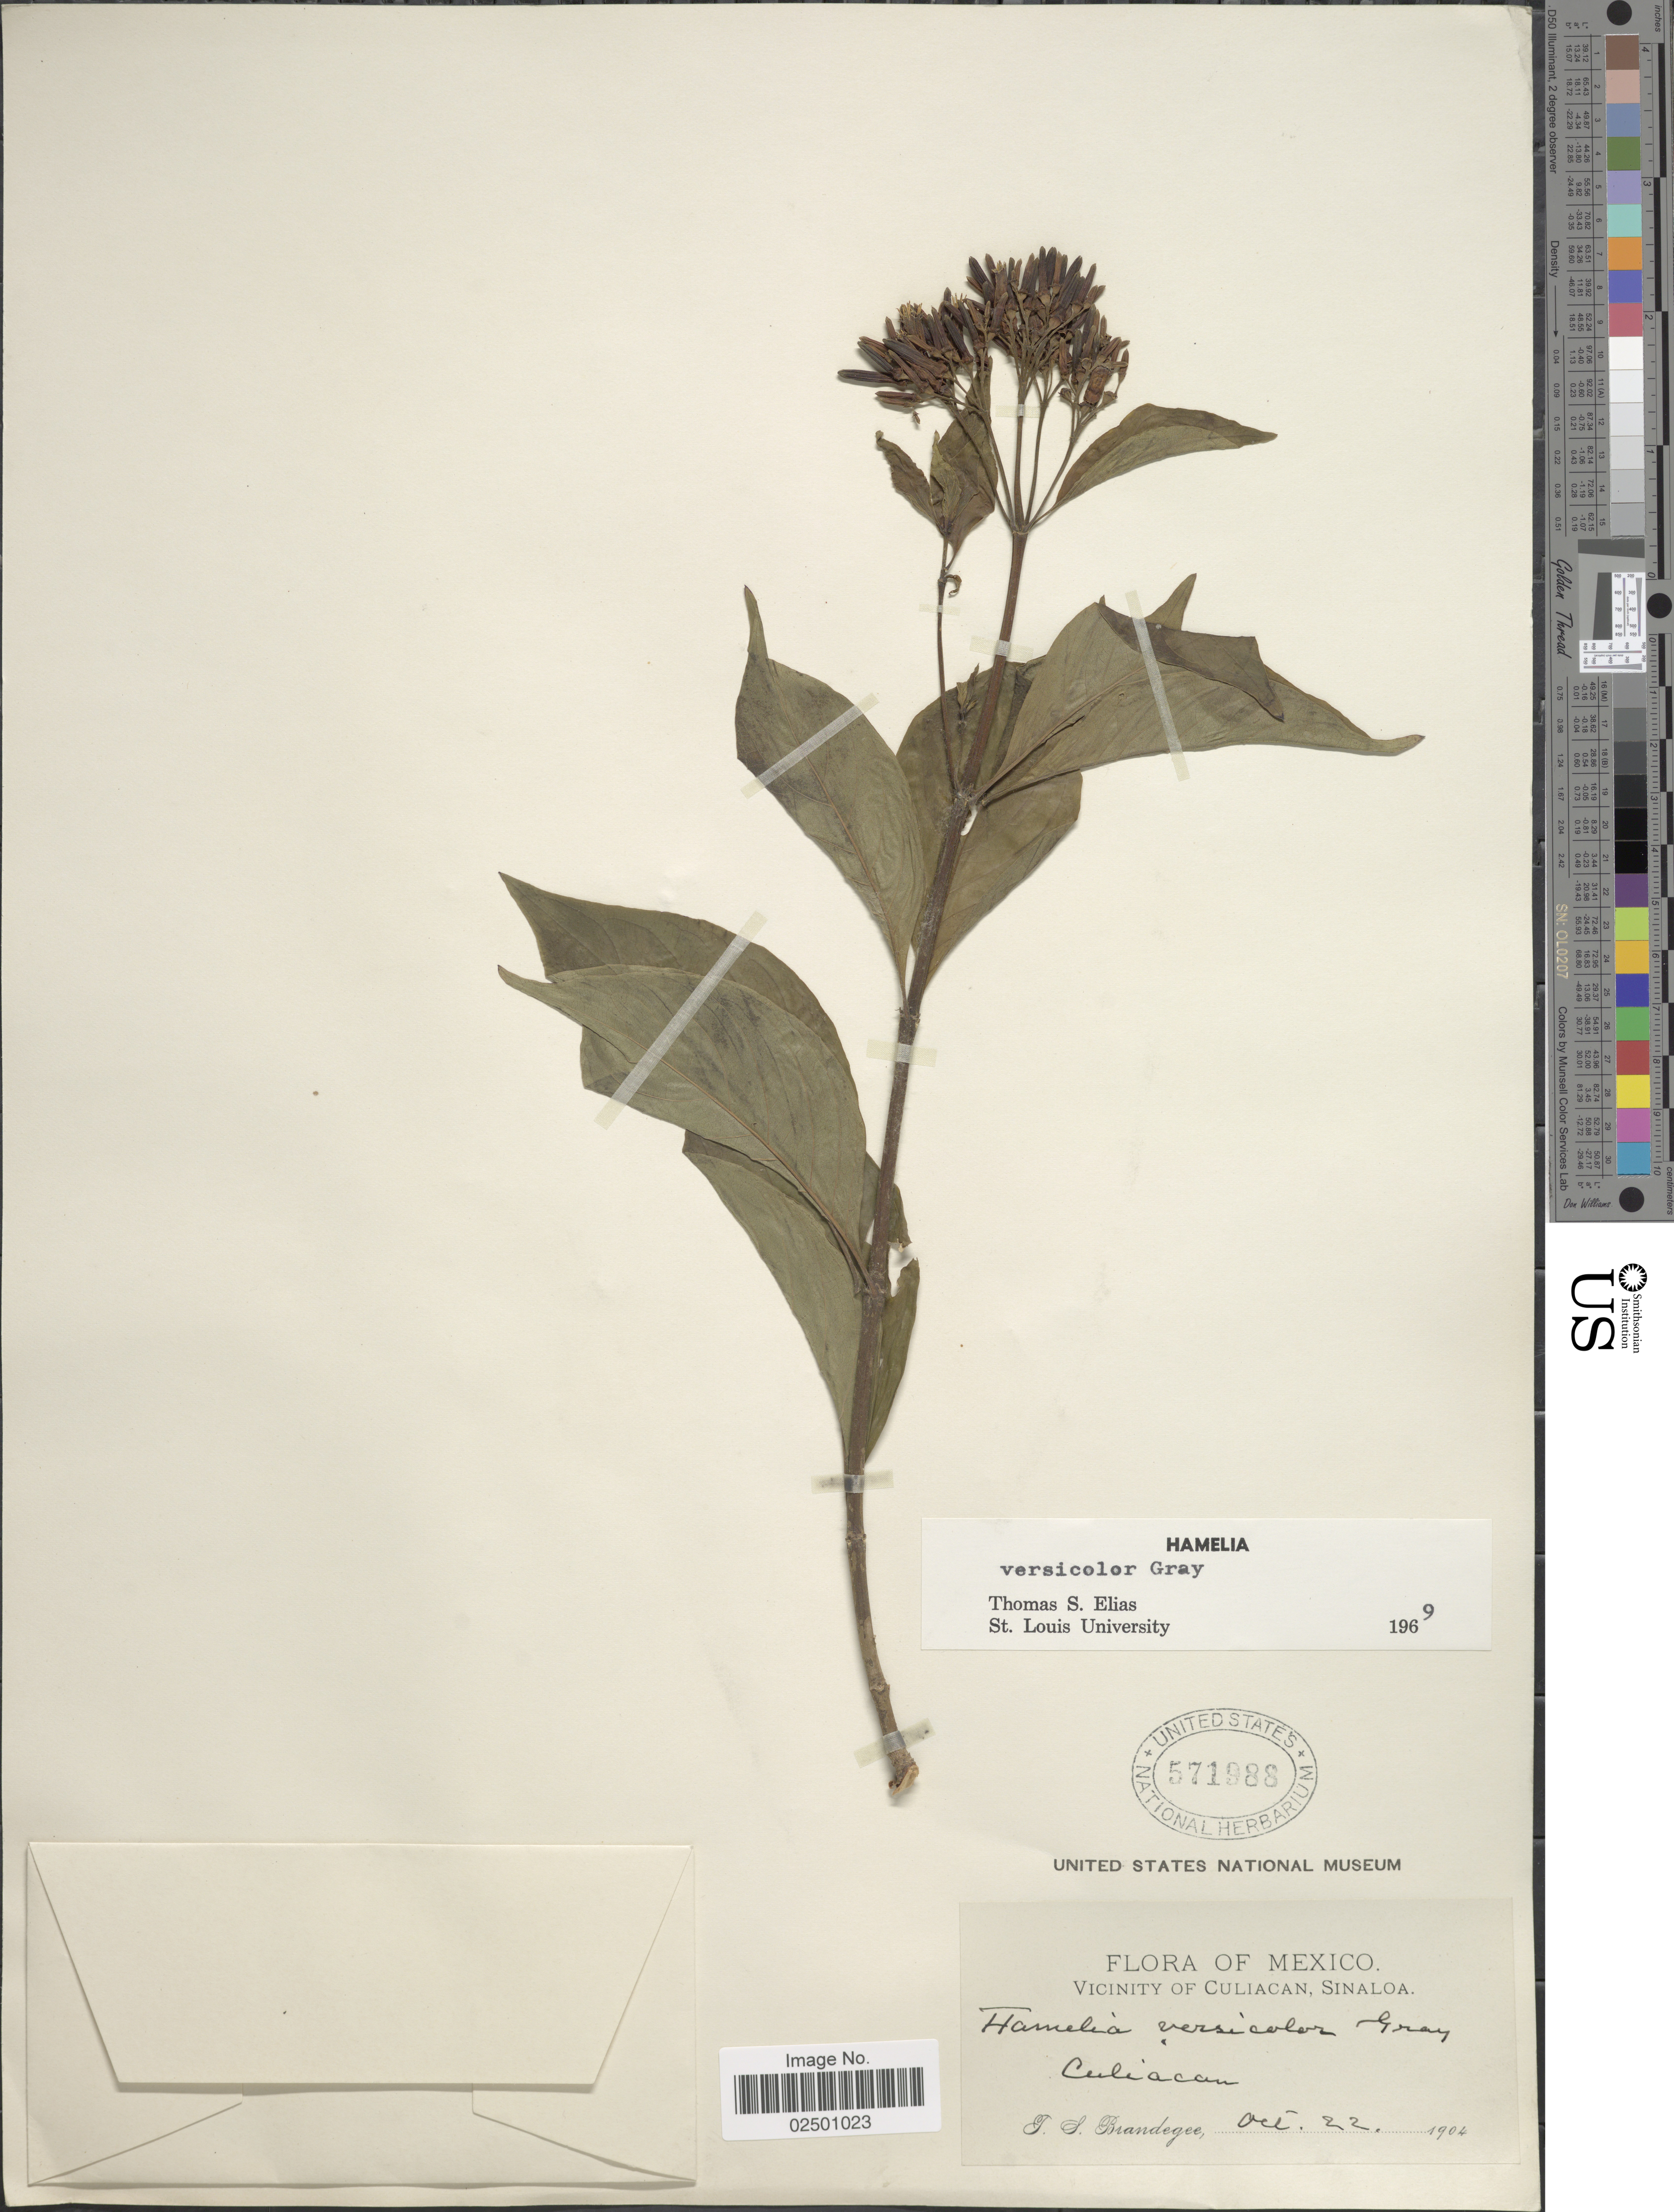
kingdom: Plantae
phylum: Tracheophyta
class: Magnoliopsida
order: Gentianales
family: Rubiaceae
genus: Hamelia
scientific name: Hamelia versicolor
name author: A. Gray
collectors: T. S. Brandegee (herbarium)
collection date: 1904-10-22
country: Mexico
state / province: Sinaloa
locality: Vicinity of Culiacan, Sinaloa. Culiacan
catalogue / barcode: US 571988